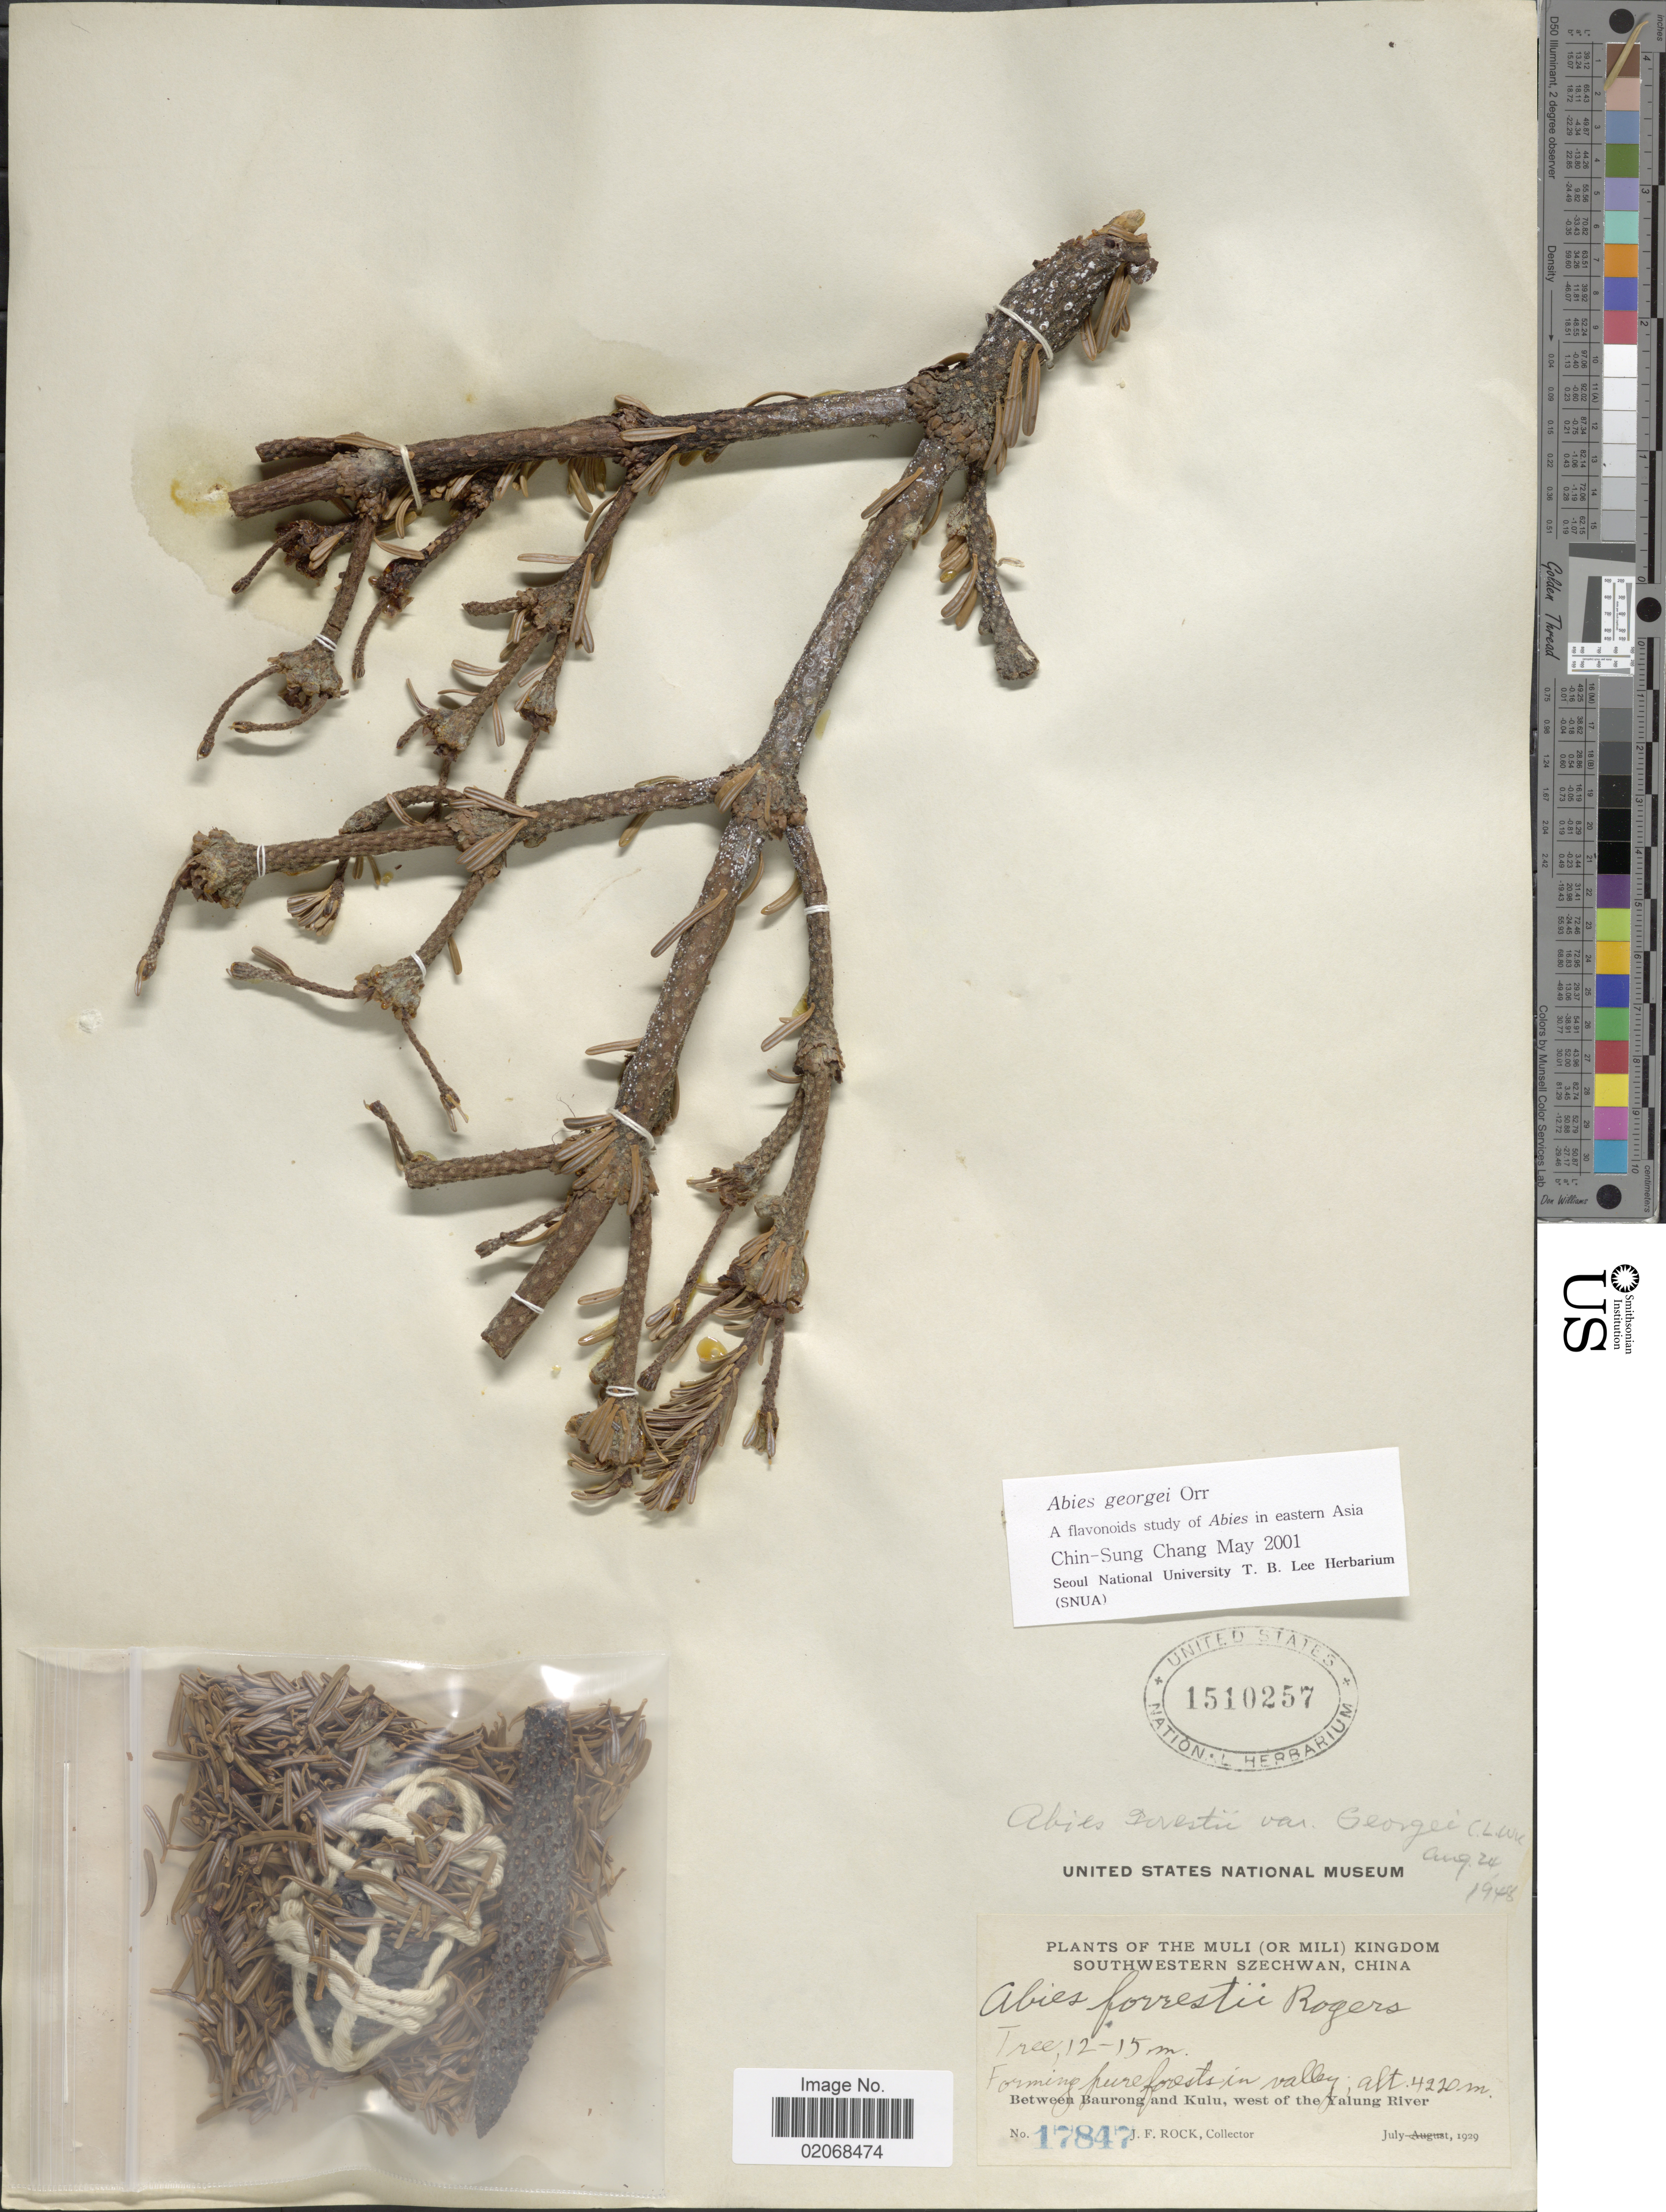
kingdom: Plantae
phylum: Tracheophyta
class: Pinopsida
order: Pinales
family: Pinaceae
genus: Abies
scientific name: Abies forrestii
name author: Coltm.-Rog.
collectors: J. Rock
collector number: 17847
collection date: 1929-07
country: China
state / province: Sichuan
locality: Muli (or Mili) Kingdom, Southwestern Szechuan, between Baurong and Kulu, west of the Yalung River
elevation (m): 4220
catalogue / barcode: US 1510257